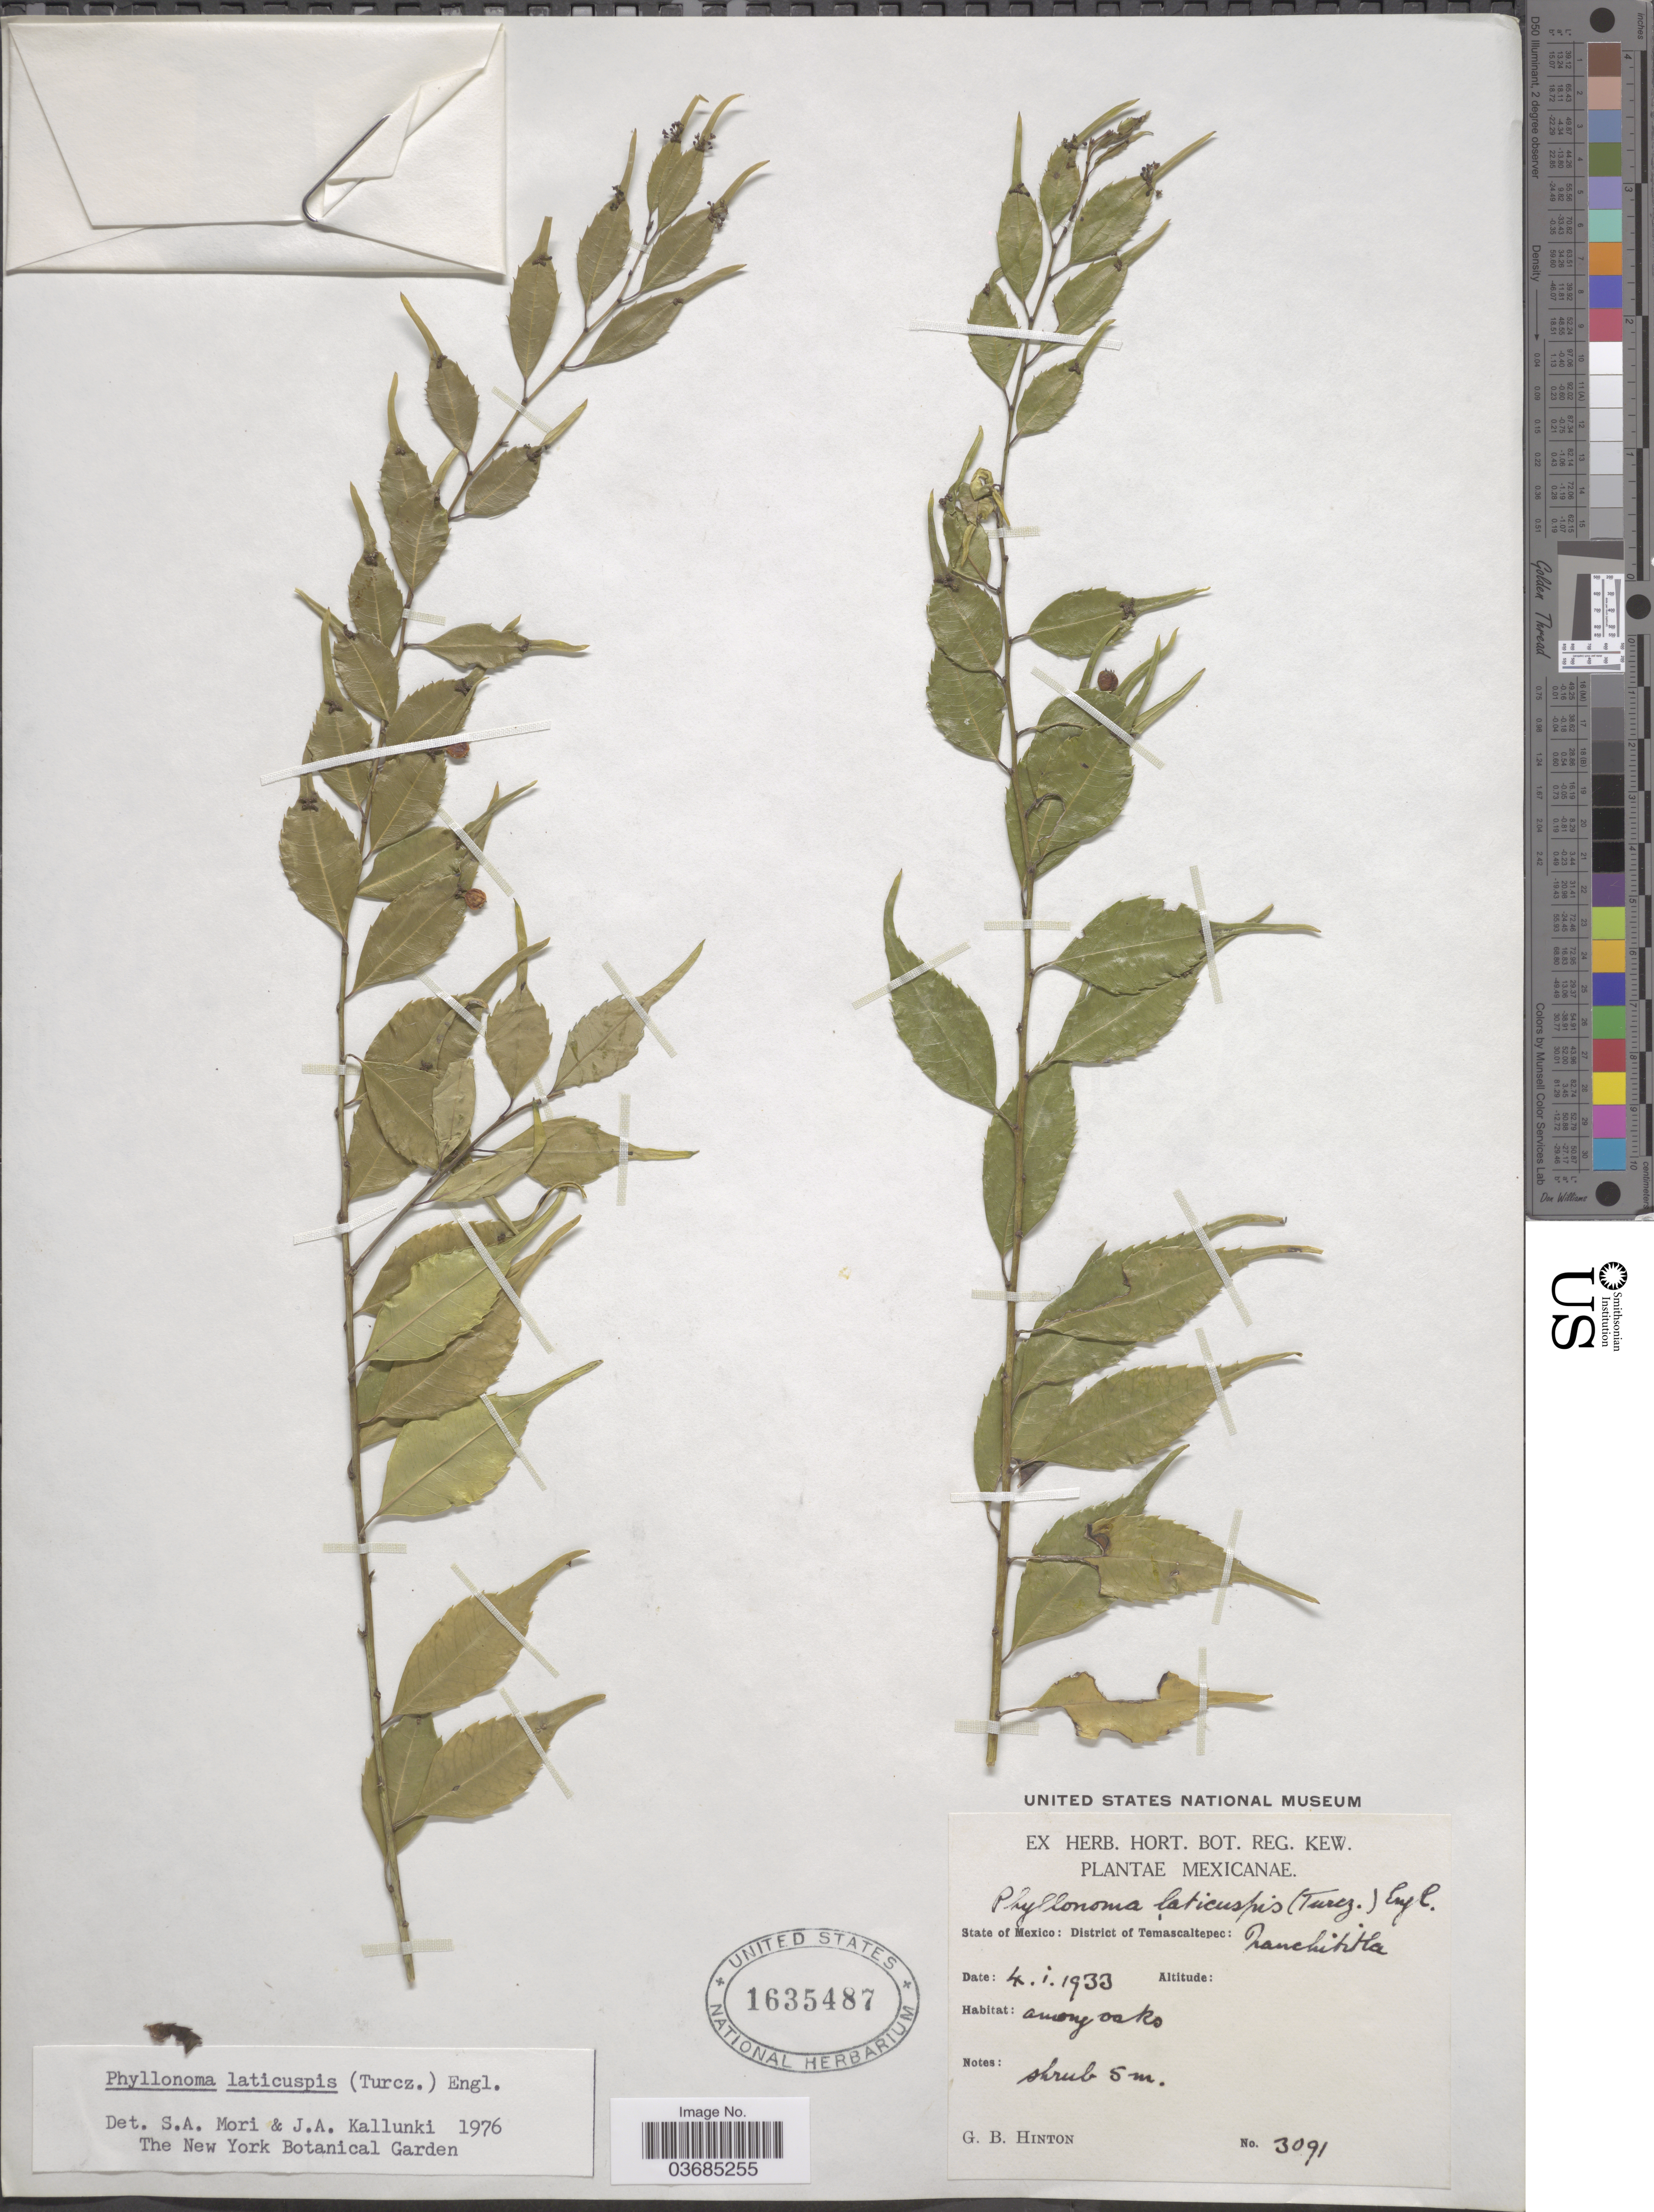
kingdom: Plantae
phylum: Tracheophyta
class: Magnoliopsida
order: Aquifoliales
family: Phyllonomaceae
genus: Phyllonoma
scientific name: Phyllonoma laticuspis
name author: (Turcz.) Engl.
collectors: G. B. Hinton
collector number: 3091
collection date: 1933-01-04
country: Mexico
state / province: México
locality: District of Temascaltepec: Nanchititla.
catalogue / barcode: US 1635487